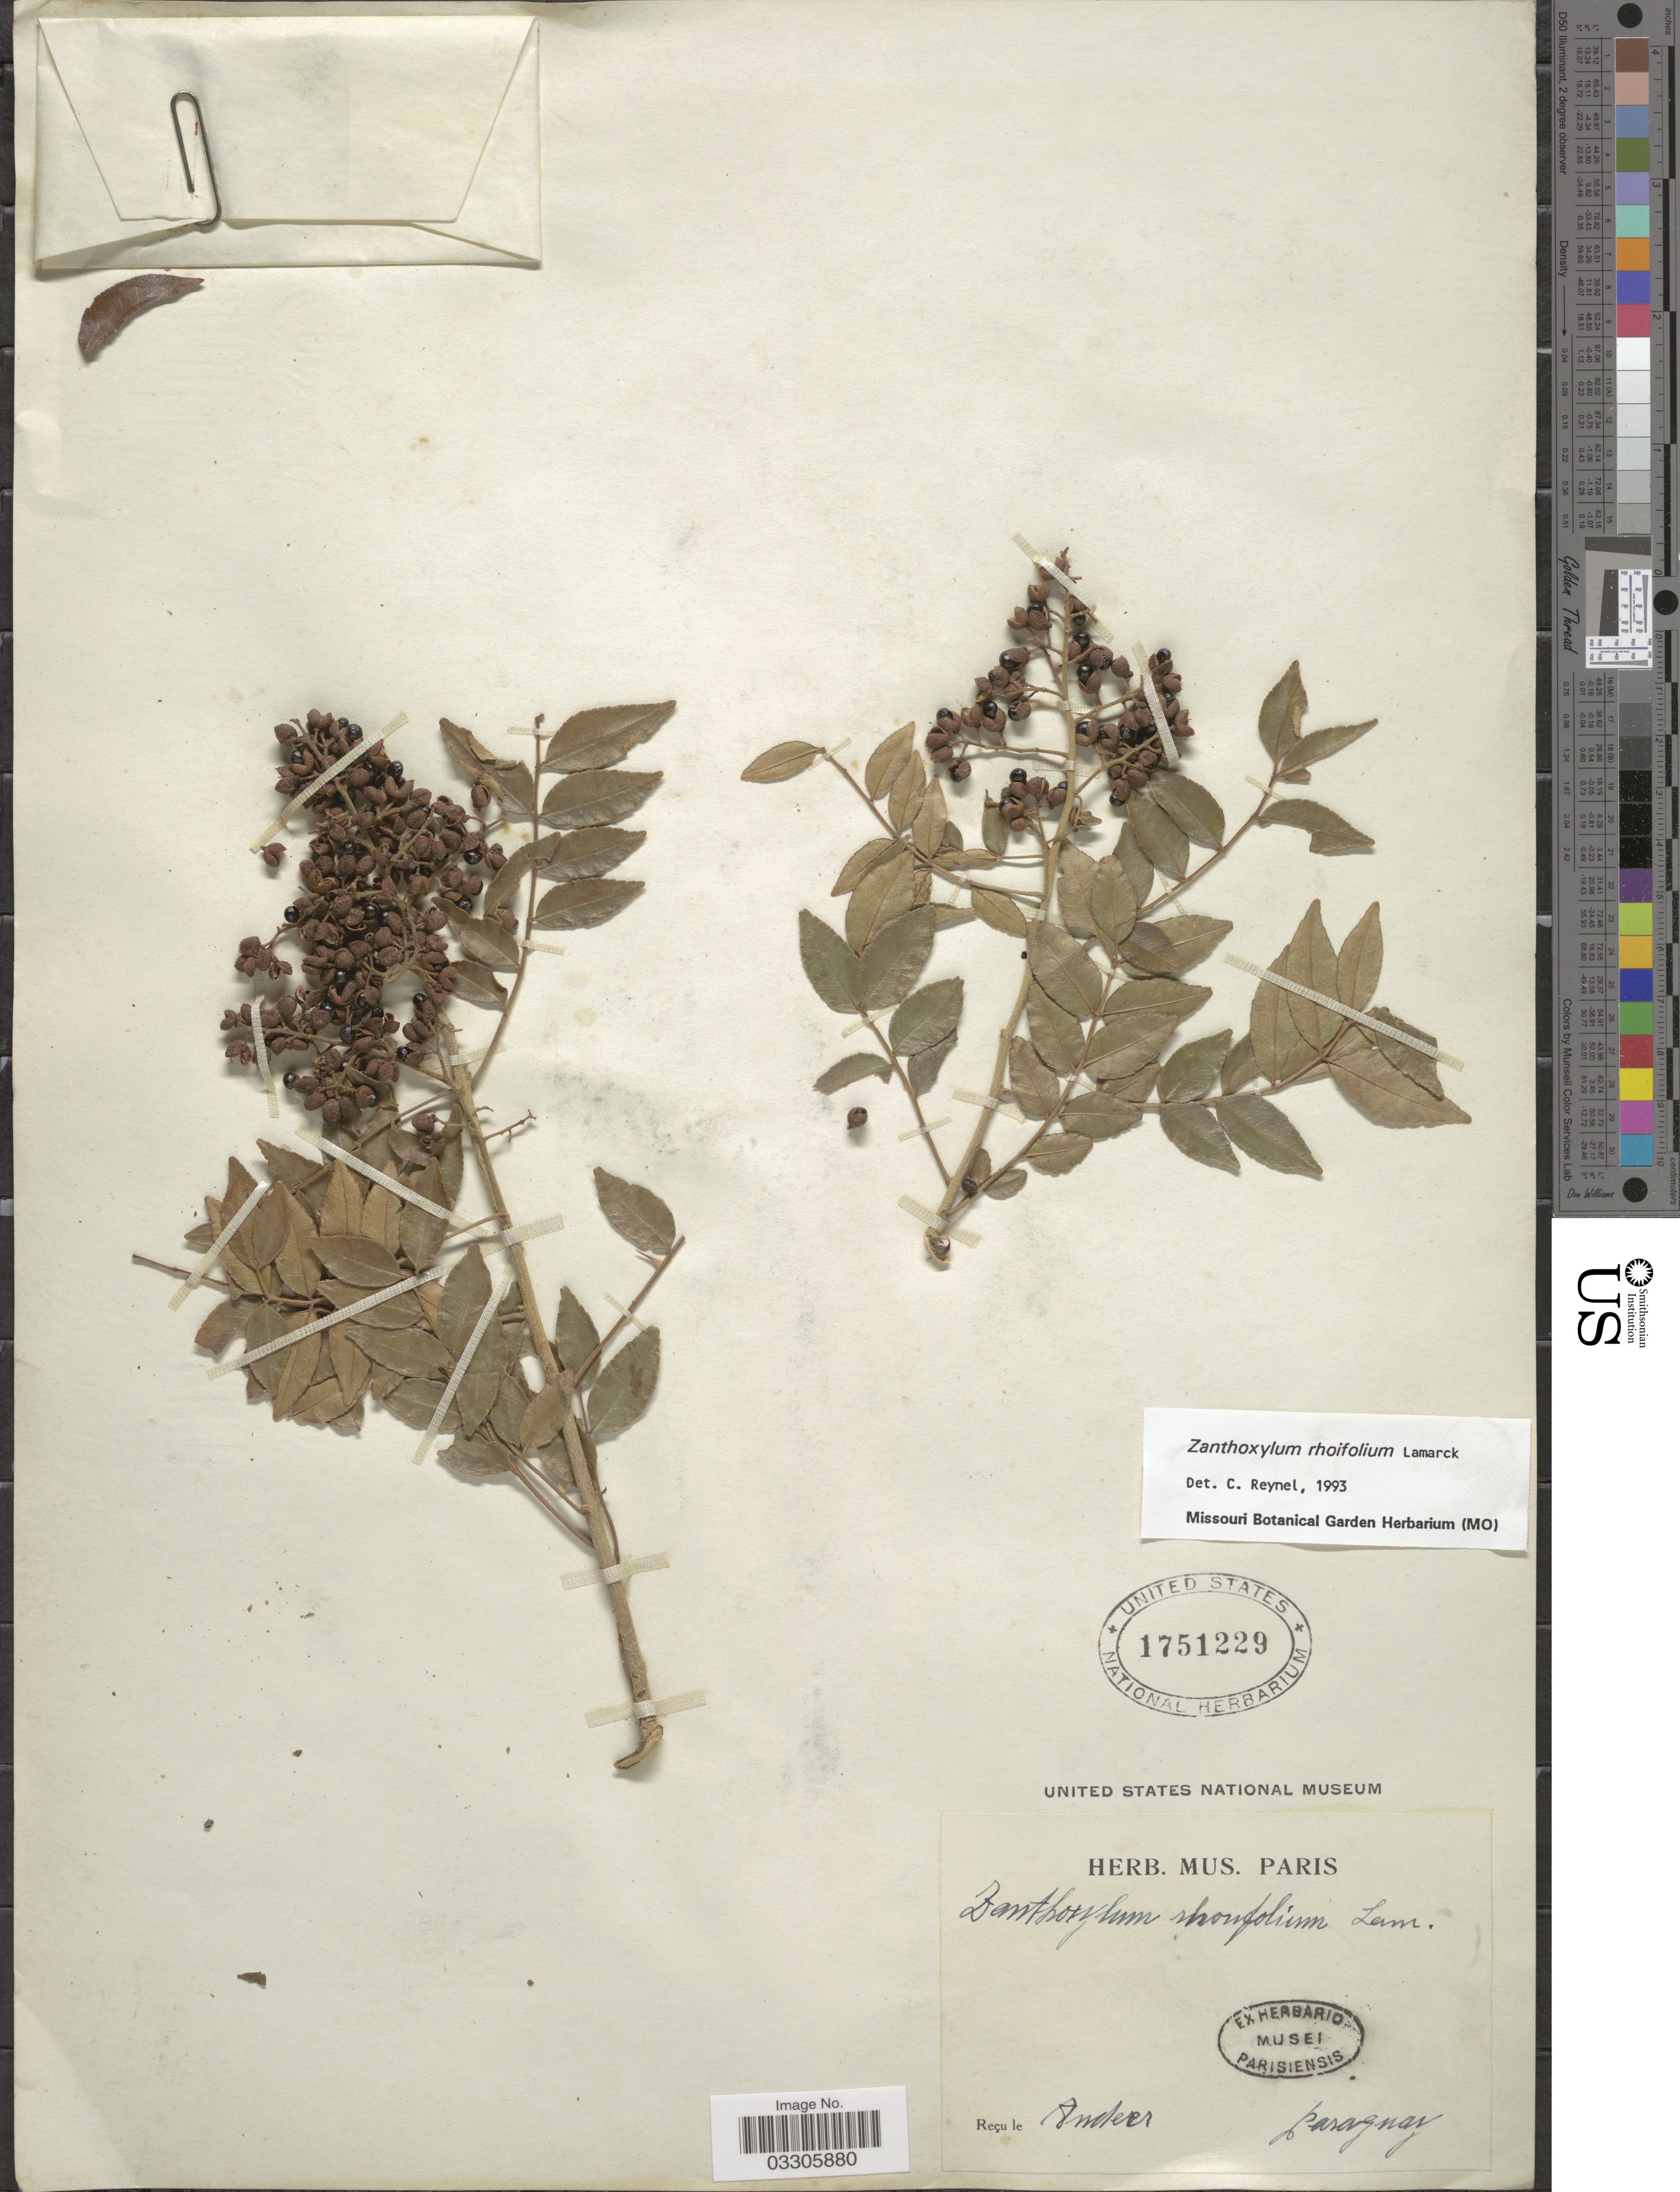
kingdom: Plantae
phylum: Tracheophyta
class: Magnoliopsida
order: Sapindales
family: Rutaceae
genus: Zanthoxylum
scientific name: Zanthoxylum rhoifolium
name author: Lam.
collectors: ex herb. Mus. Paris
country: Paraguay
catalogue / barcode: US 1751229